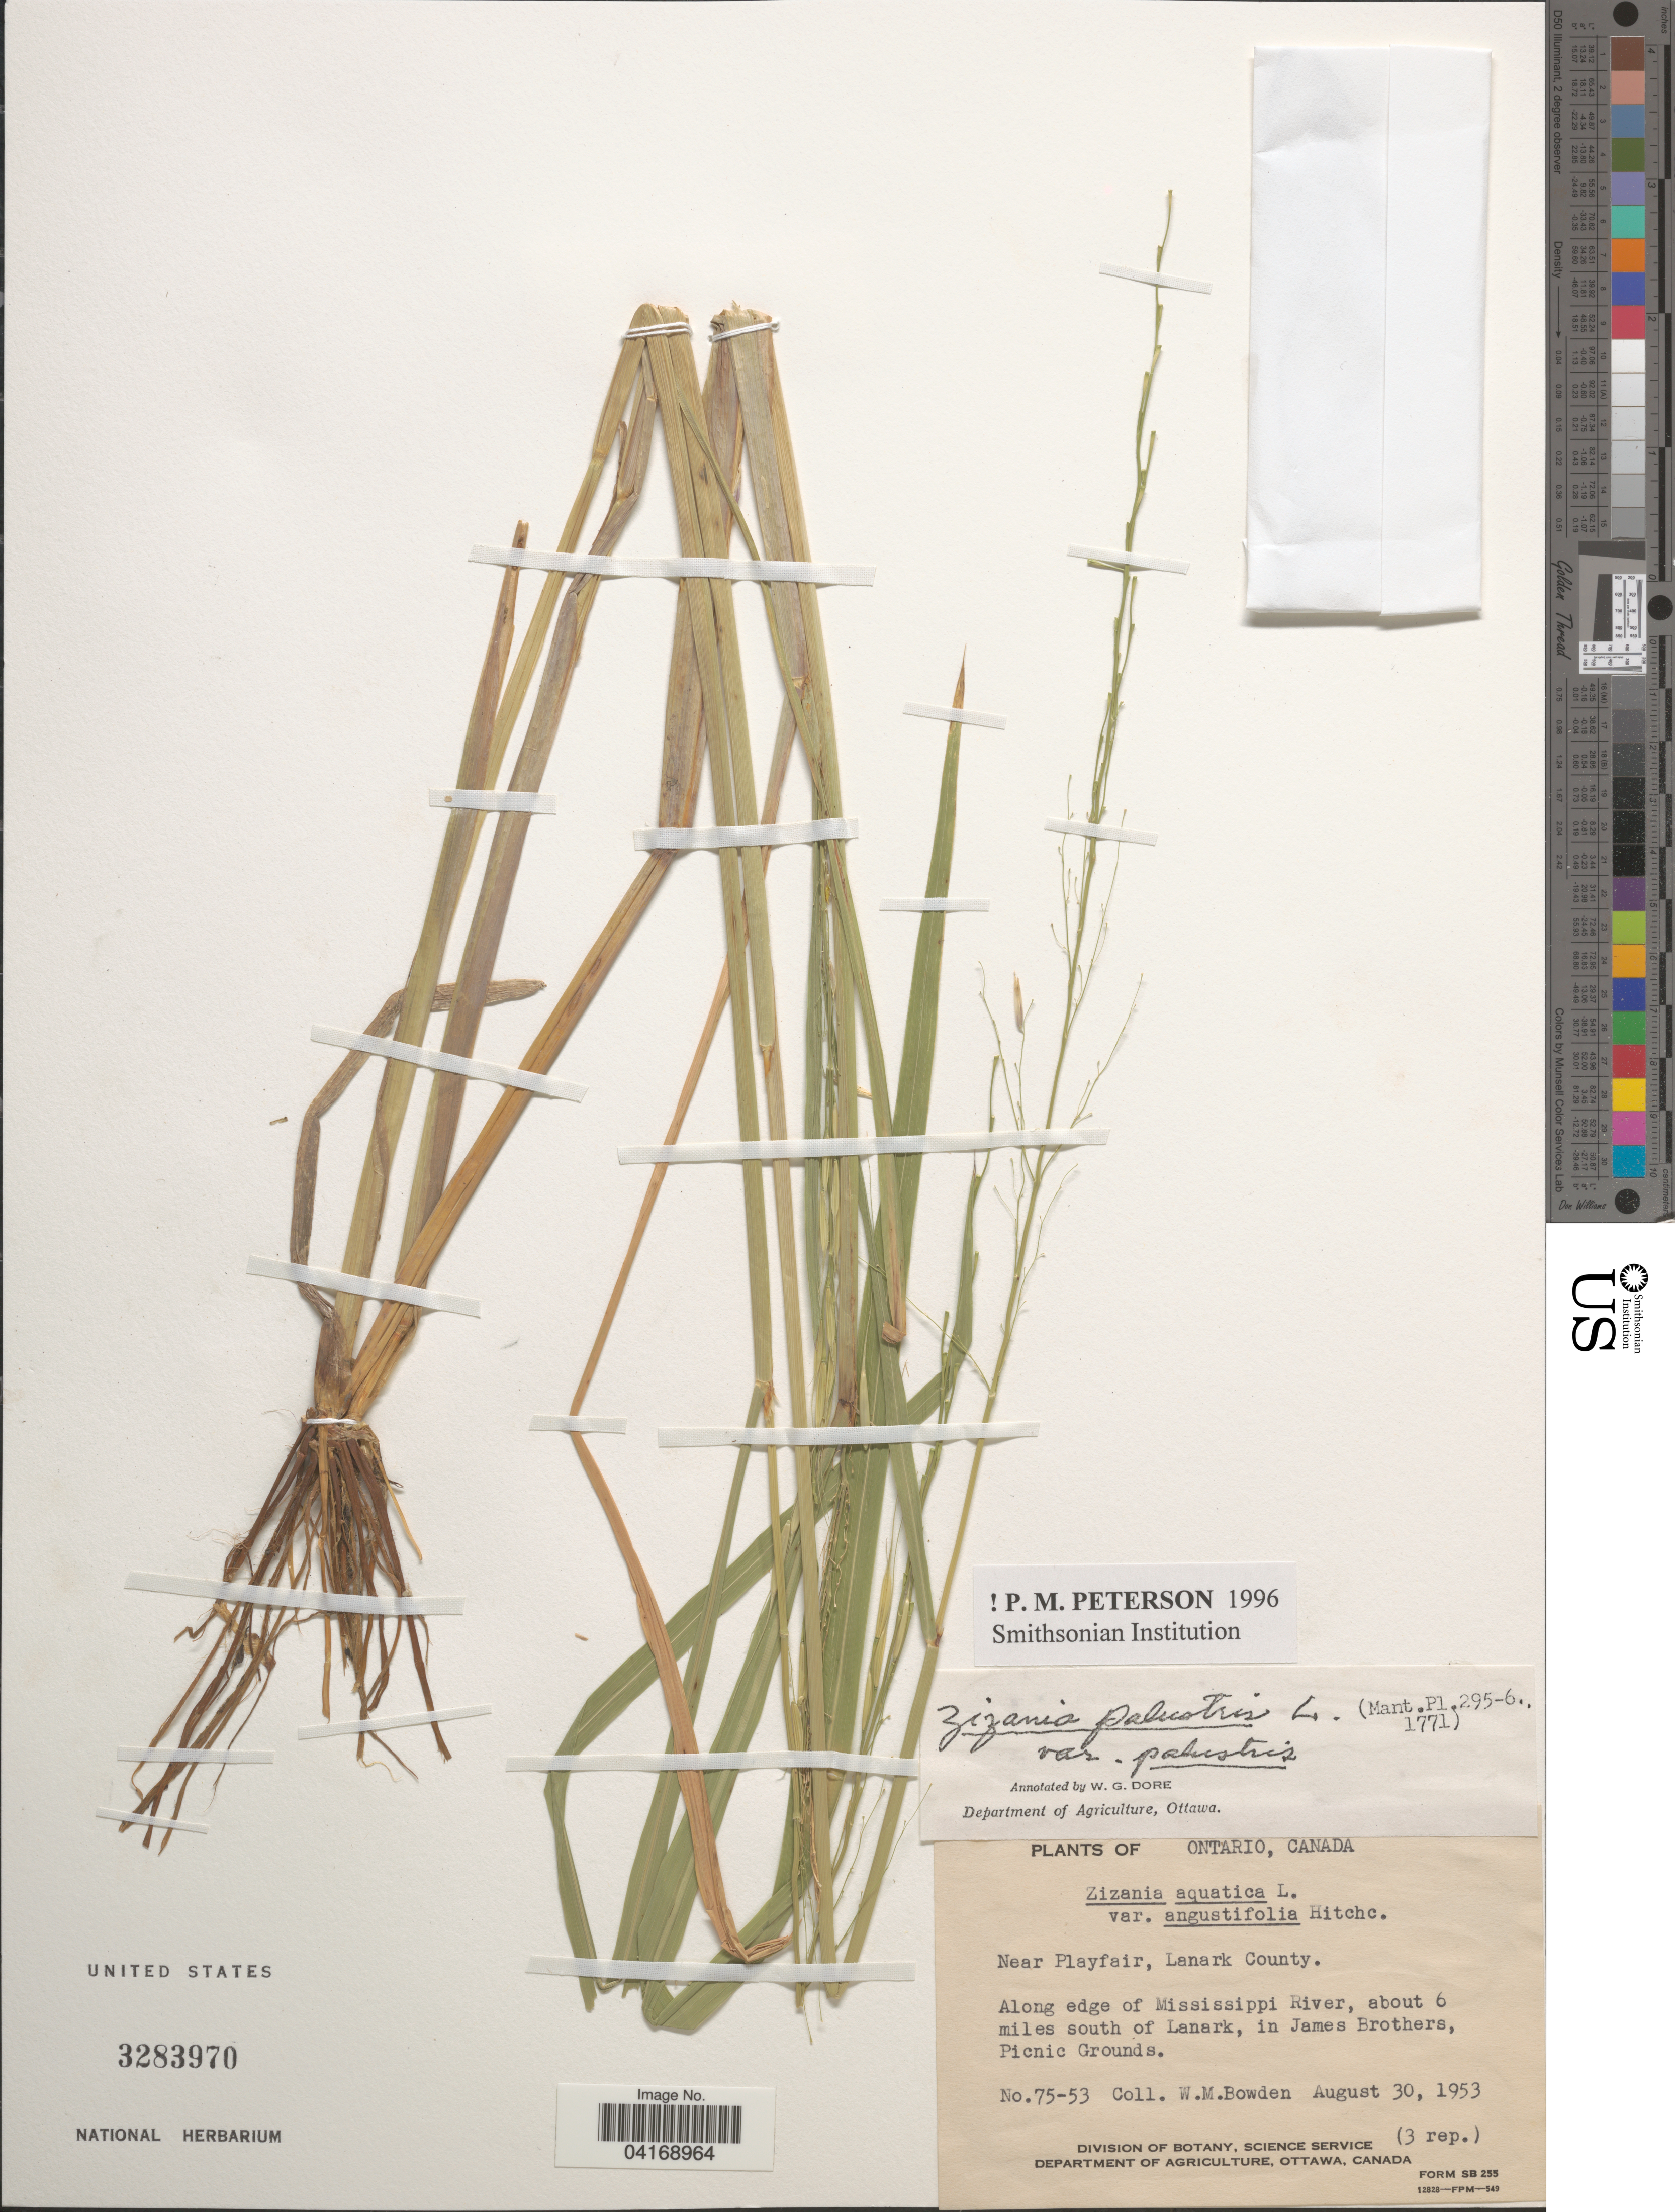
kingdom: Plantae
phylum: Tracheophyta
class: Liliopsida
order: Poales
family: Poaceae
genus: Zizania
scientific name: Zizania palustris var. palustris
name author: L.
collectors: W. M. Bowden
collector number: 75-53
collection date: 1953-08-30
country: Canada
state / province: Ontario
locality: Near Playfair, Lanark County. Along edge of Mississippi River, about 6 miles south of Lanark, in James Brothers, Picnic Grounds.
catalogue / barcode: US 3283970